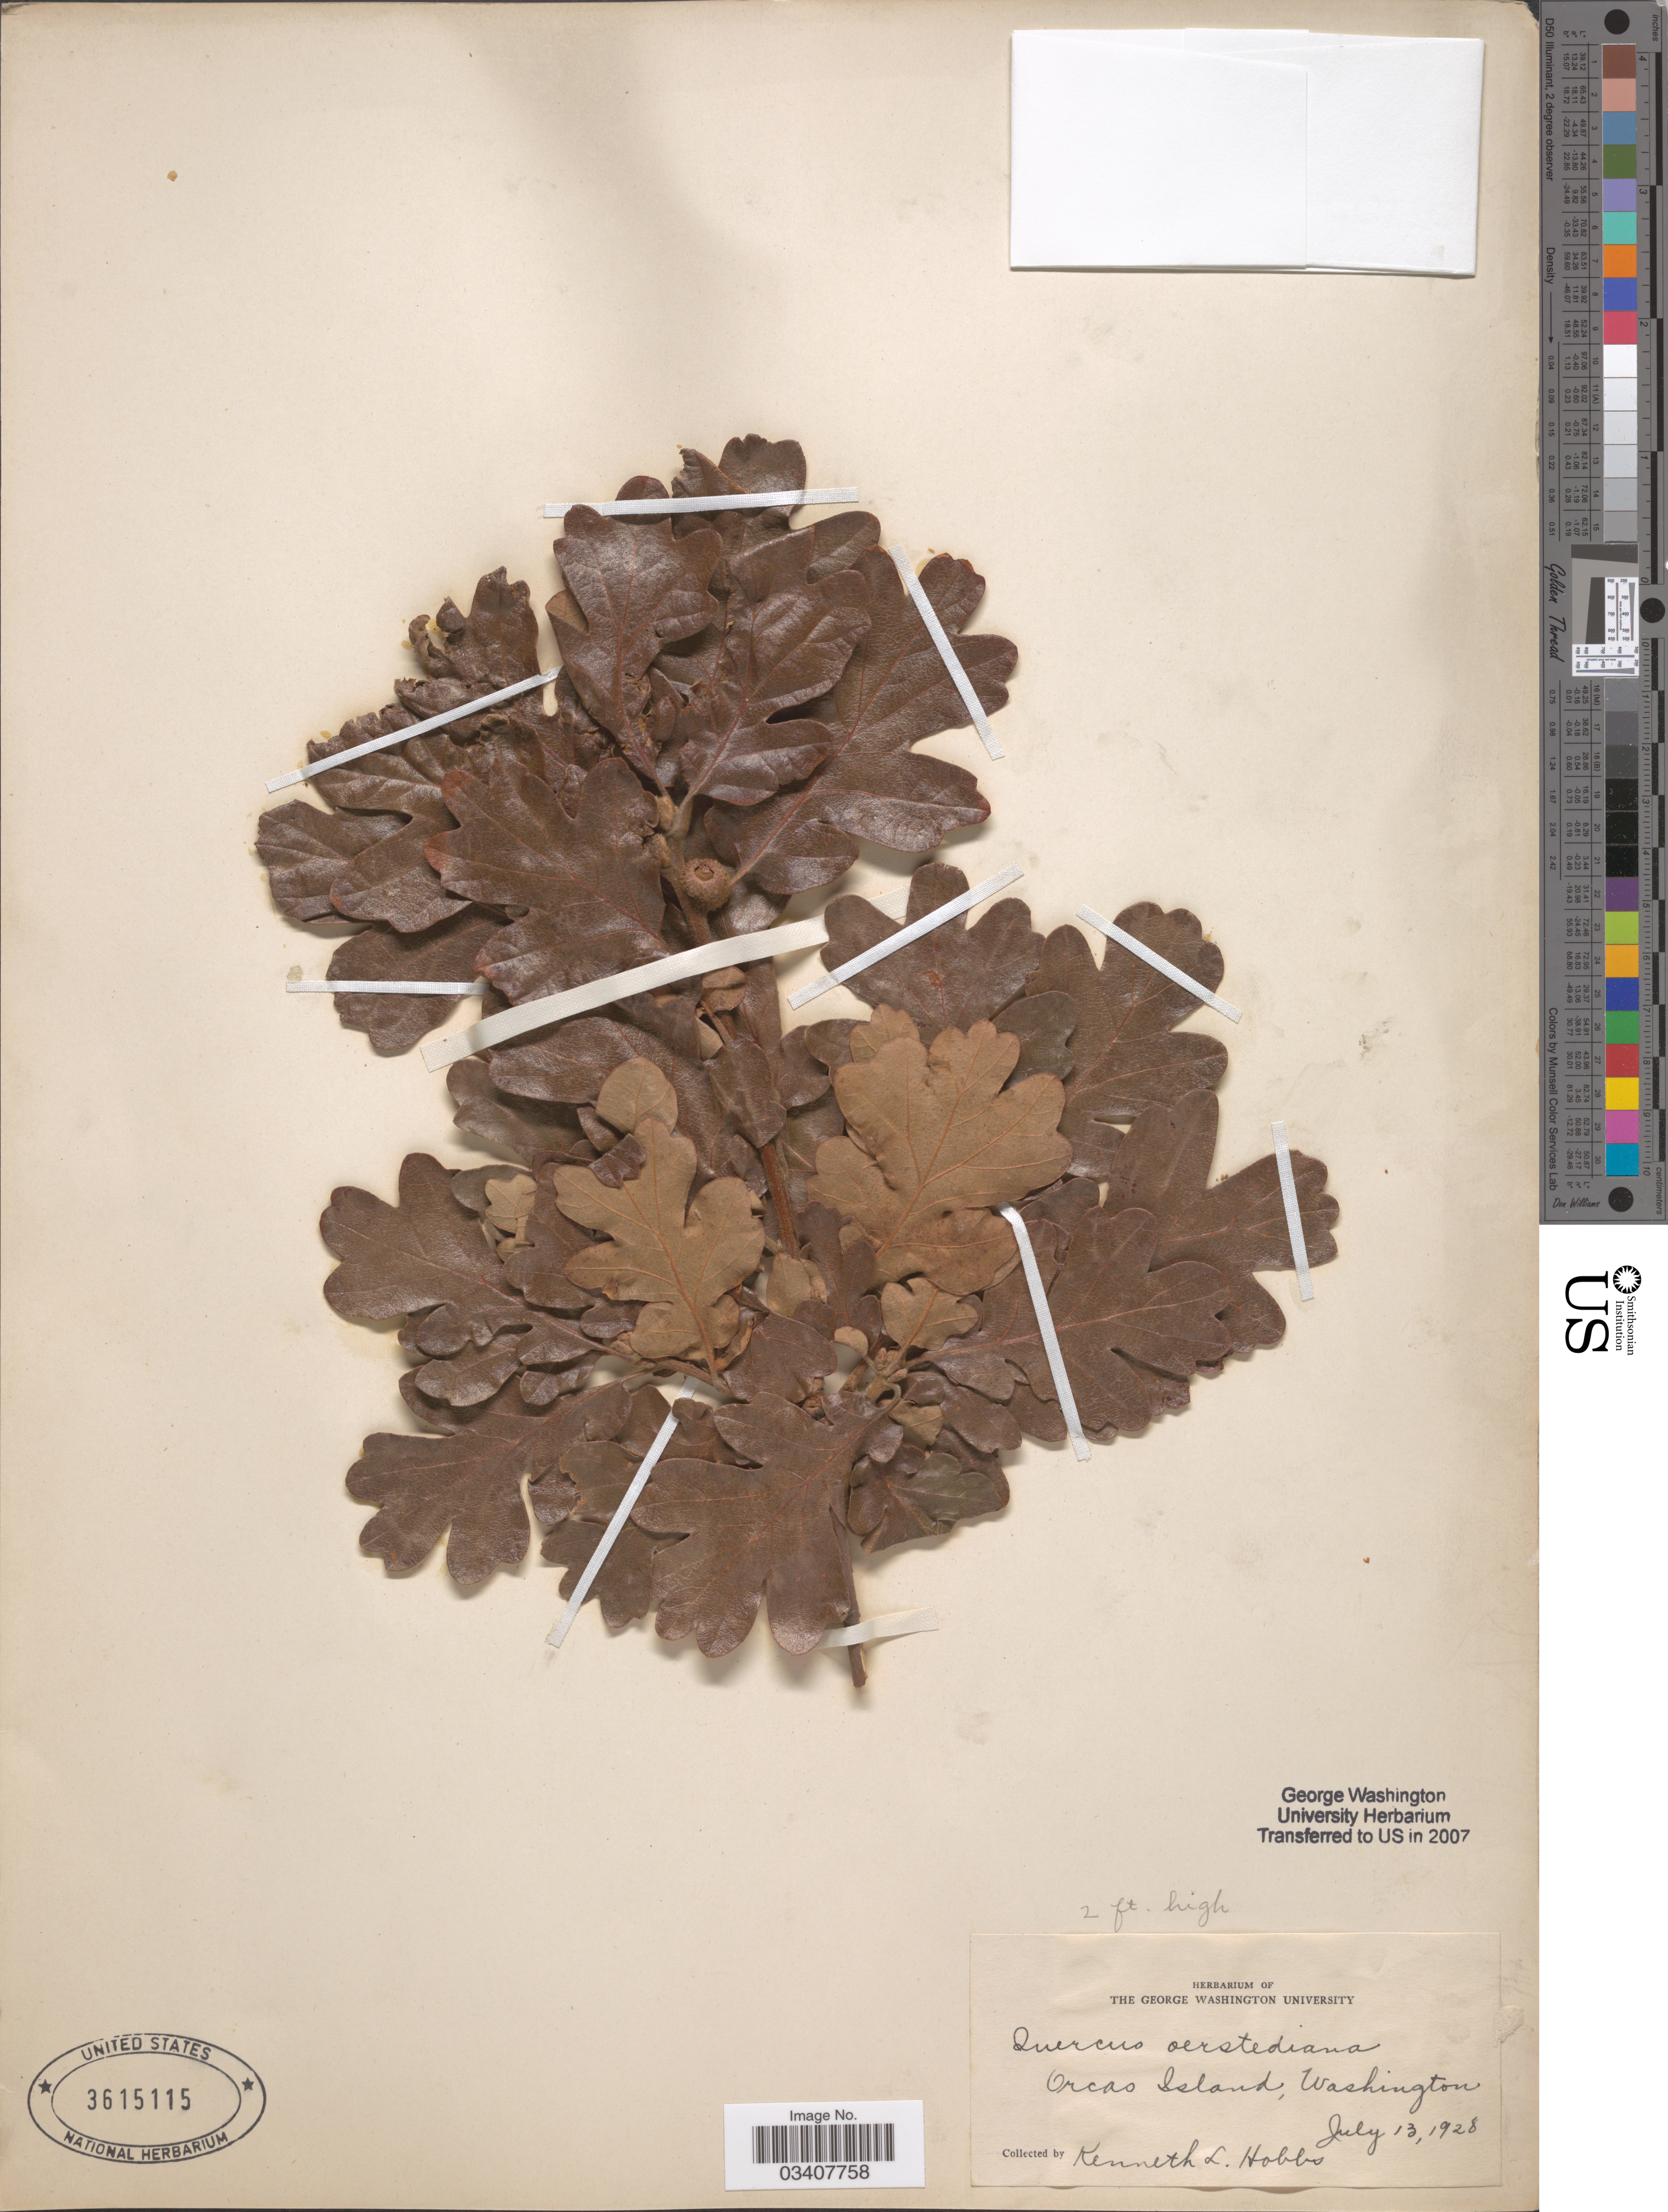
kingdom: Plantae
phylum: Tracheophyta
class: Magnoliopsida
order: Fagales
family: Fagaceae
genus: Quercus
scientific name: Quercus oerstediana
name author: R. Br.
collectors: K. Hobbs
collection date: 1928-07-13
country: United States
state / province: Washington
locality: Orcas Island.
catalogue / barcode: US 3615115